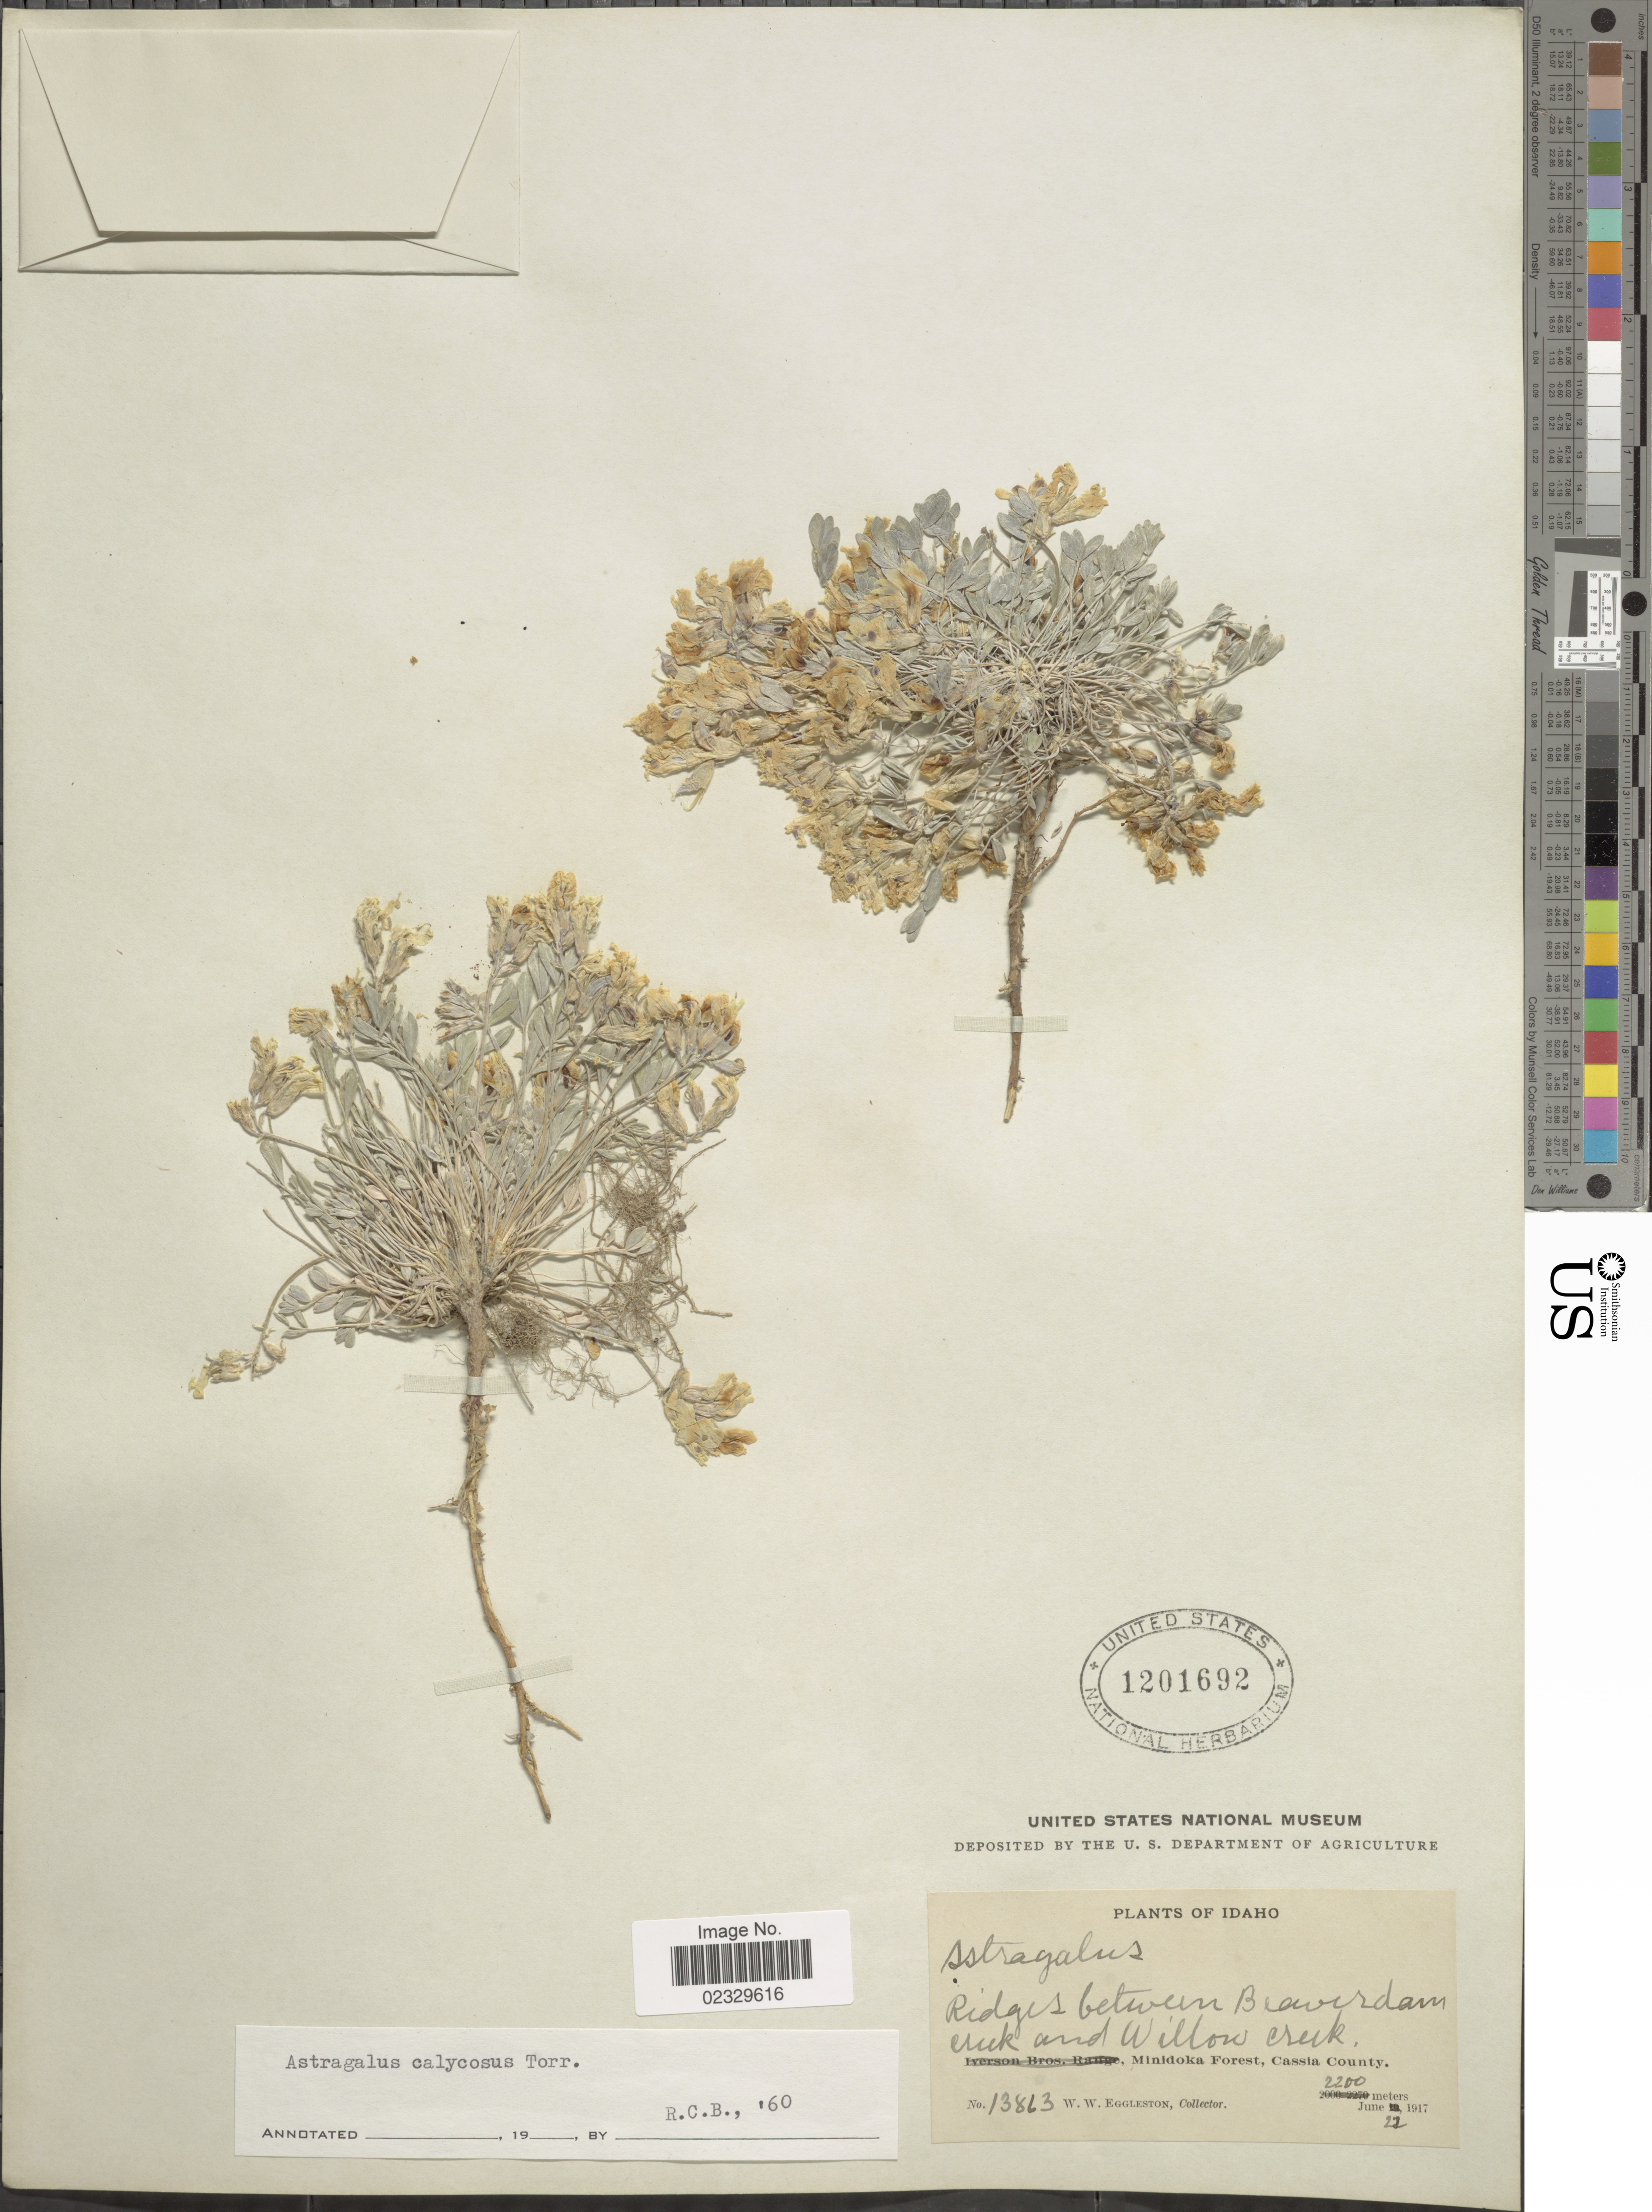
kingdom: Plantae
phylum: Tracheophyta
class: Magnoliopsida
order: Fabales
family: Fabaceae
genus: Astragalus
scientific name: Astragalus calycosus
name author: Torr. ex S. Watson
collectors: W. W. Eggleston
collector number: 13863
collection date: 1917-06-22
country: United States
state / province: Idaho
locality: Ridges between Beaversdam creek and Willow creek. Minidoka Forest, Cassia County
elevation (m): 2200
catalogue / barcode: US 1201692